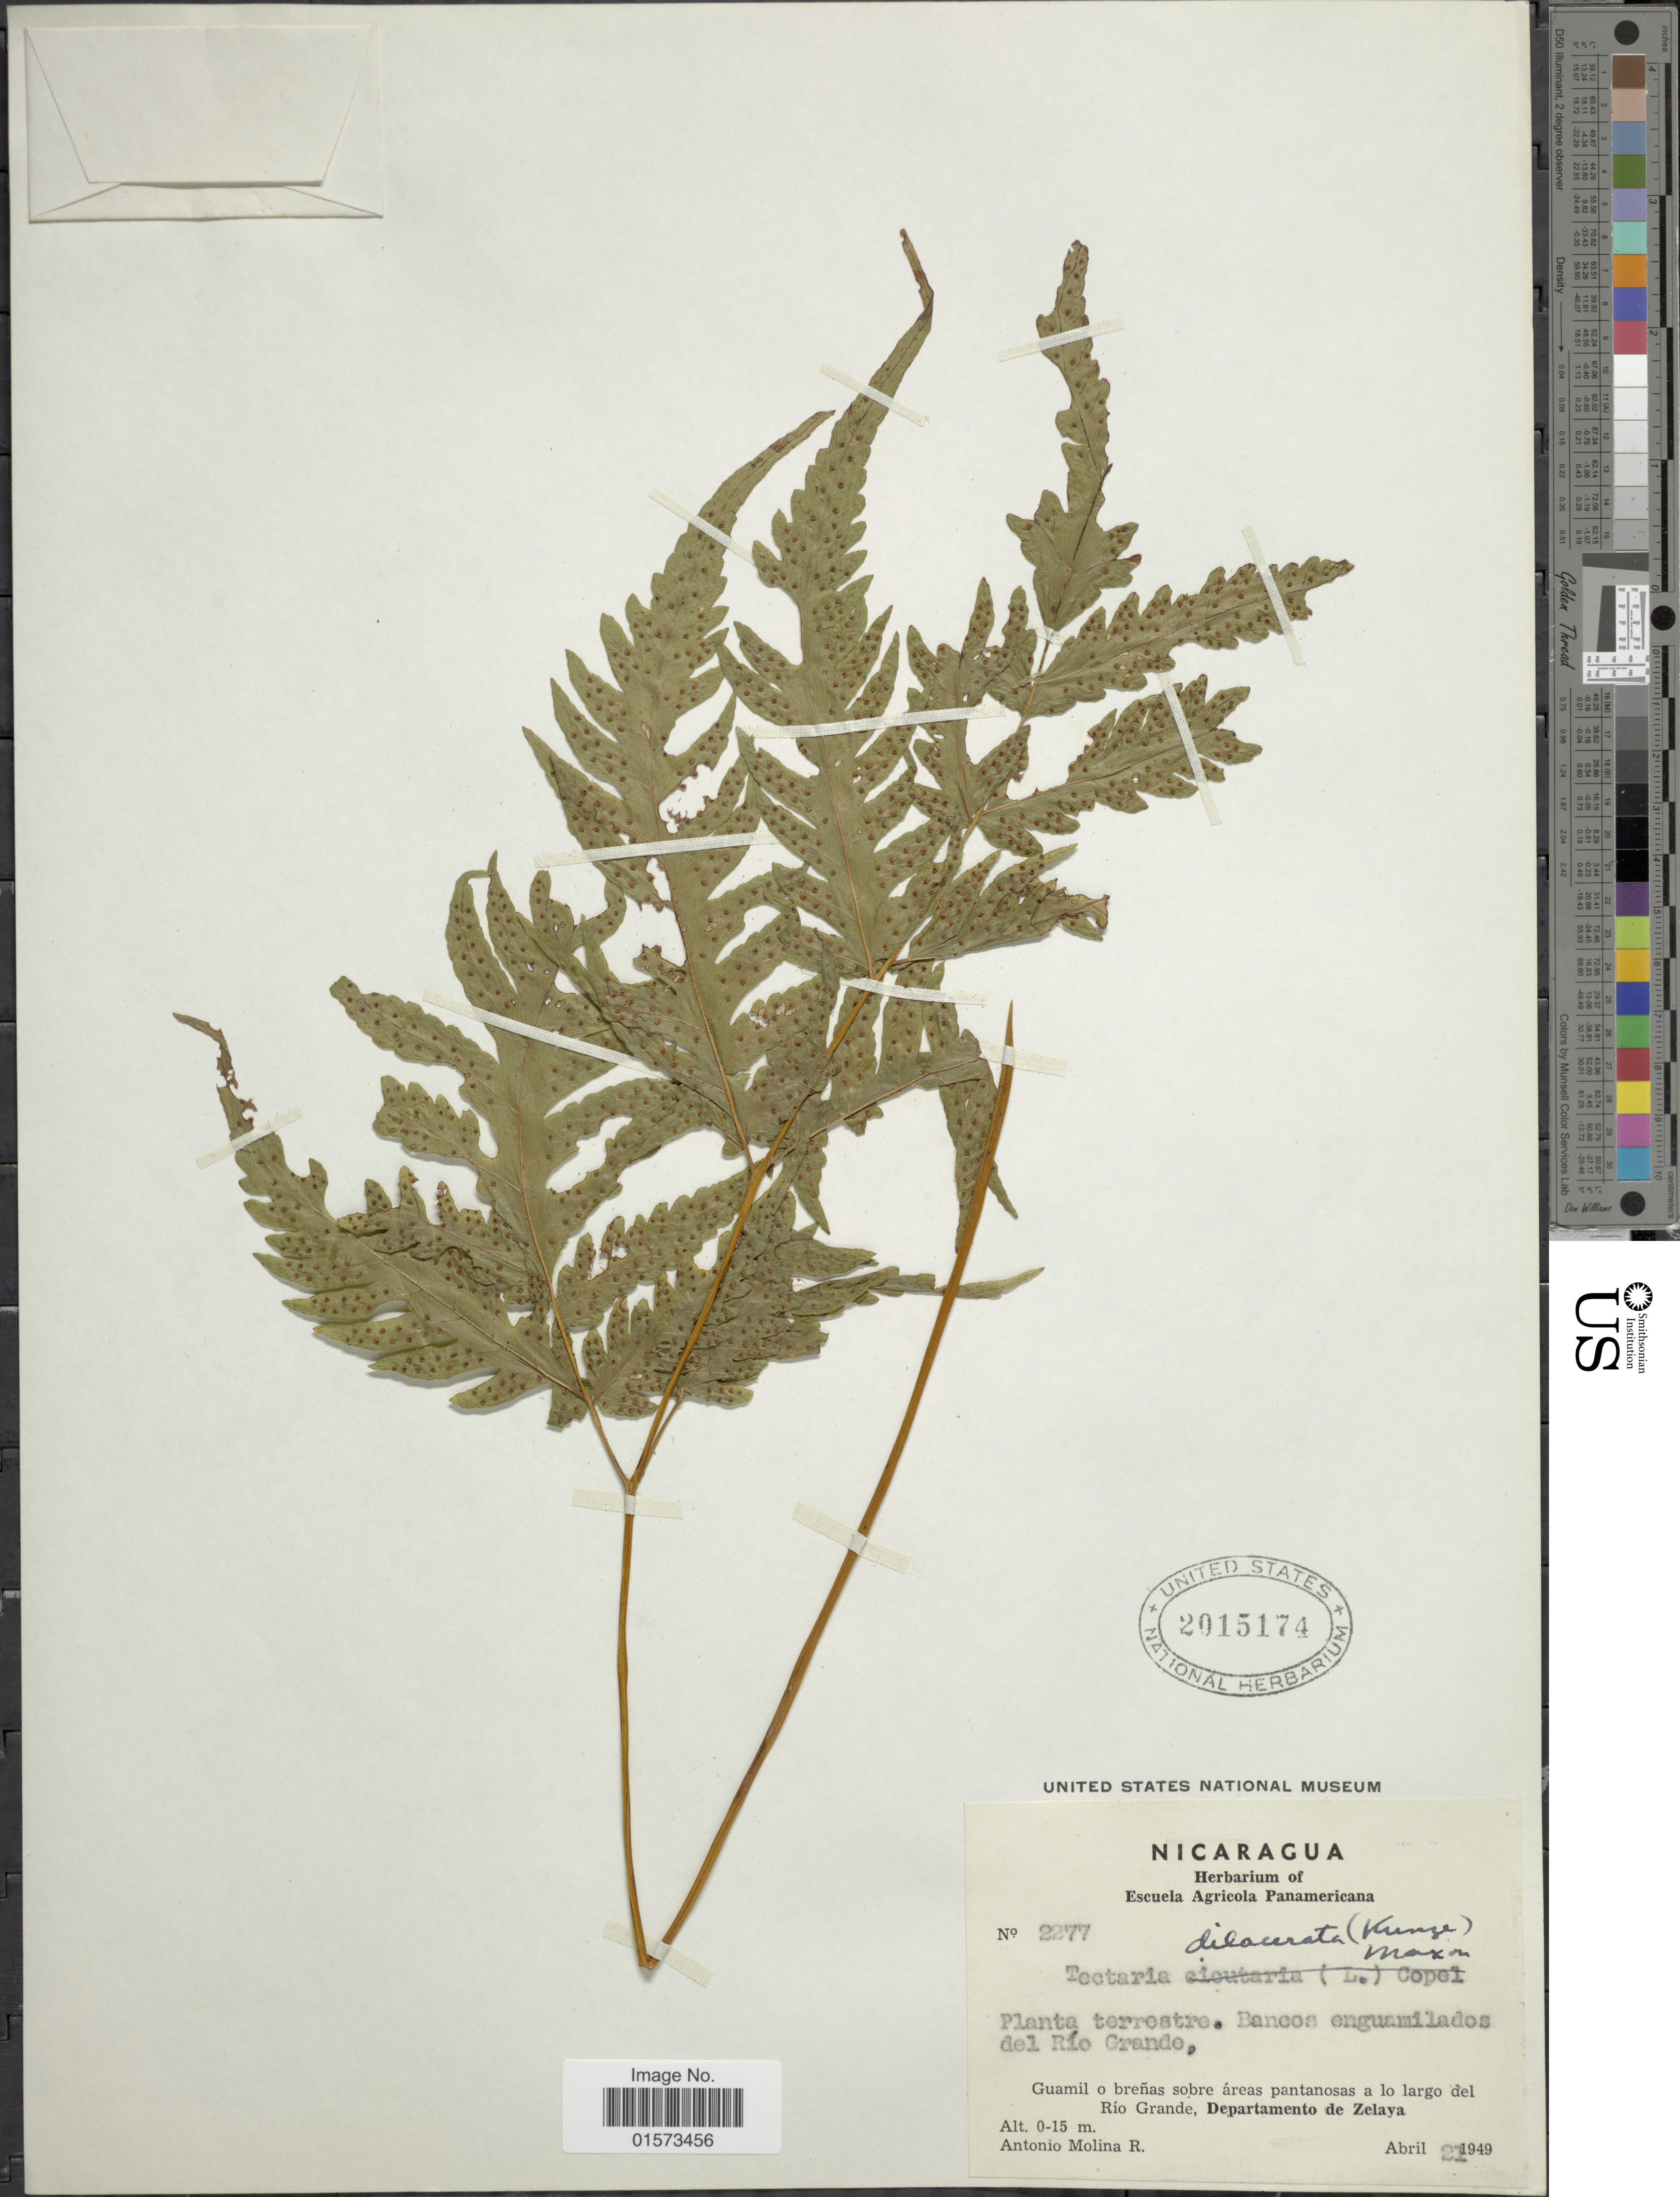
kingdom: Plantae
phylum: Tracheophyta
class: Polypodiopsida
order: Polypodiales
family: Tectariaceae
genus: Tectaria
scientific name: Tectaria mexicana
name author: (Fée) C.V. Morton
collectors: A. Molina R.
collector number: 2277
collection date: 1949-04-21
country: Nicaragua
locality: Guamil o brenas sobre areas pantanosas a lo largo del Rio Grande, Department do Zelaya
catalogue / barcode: US 2015174